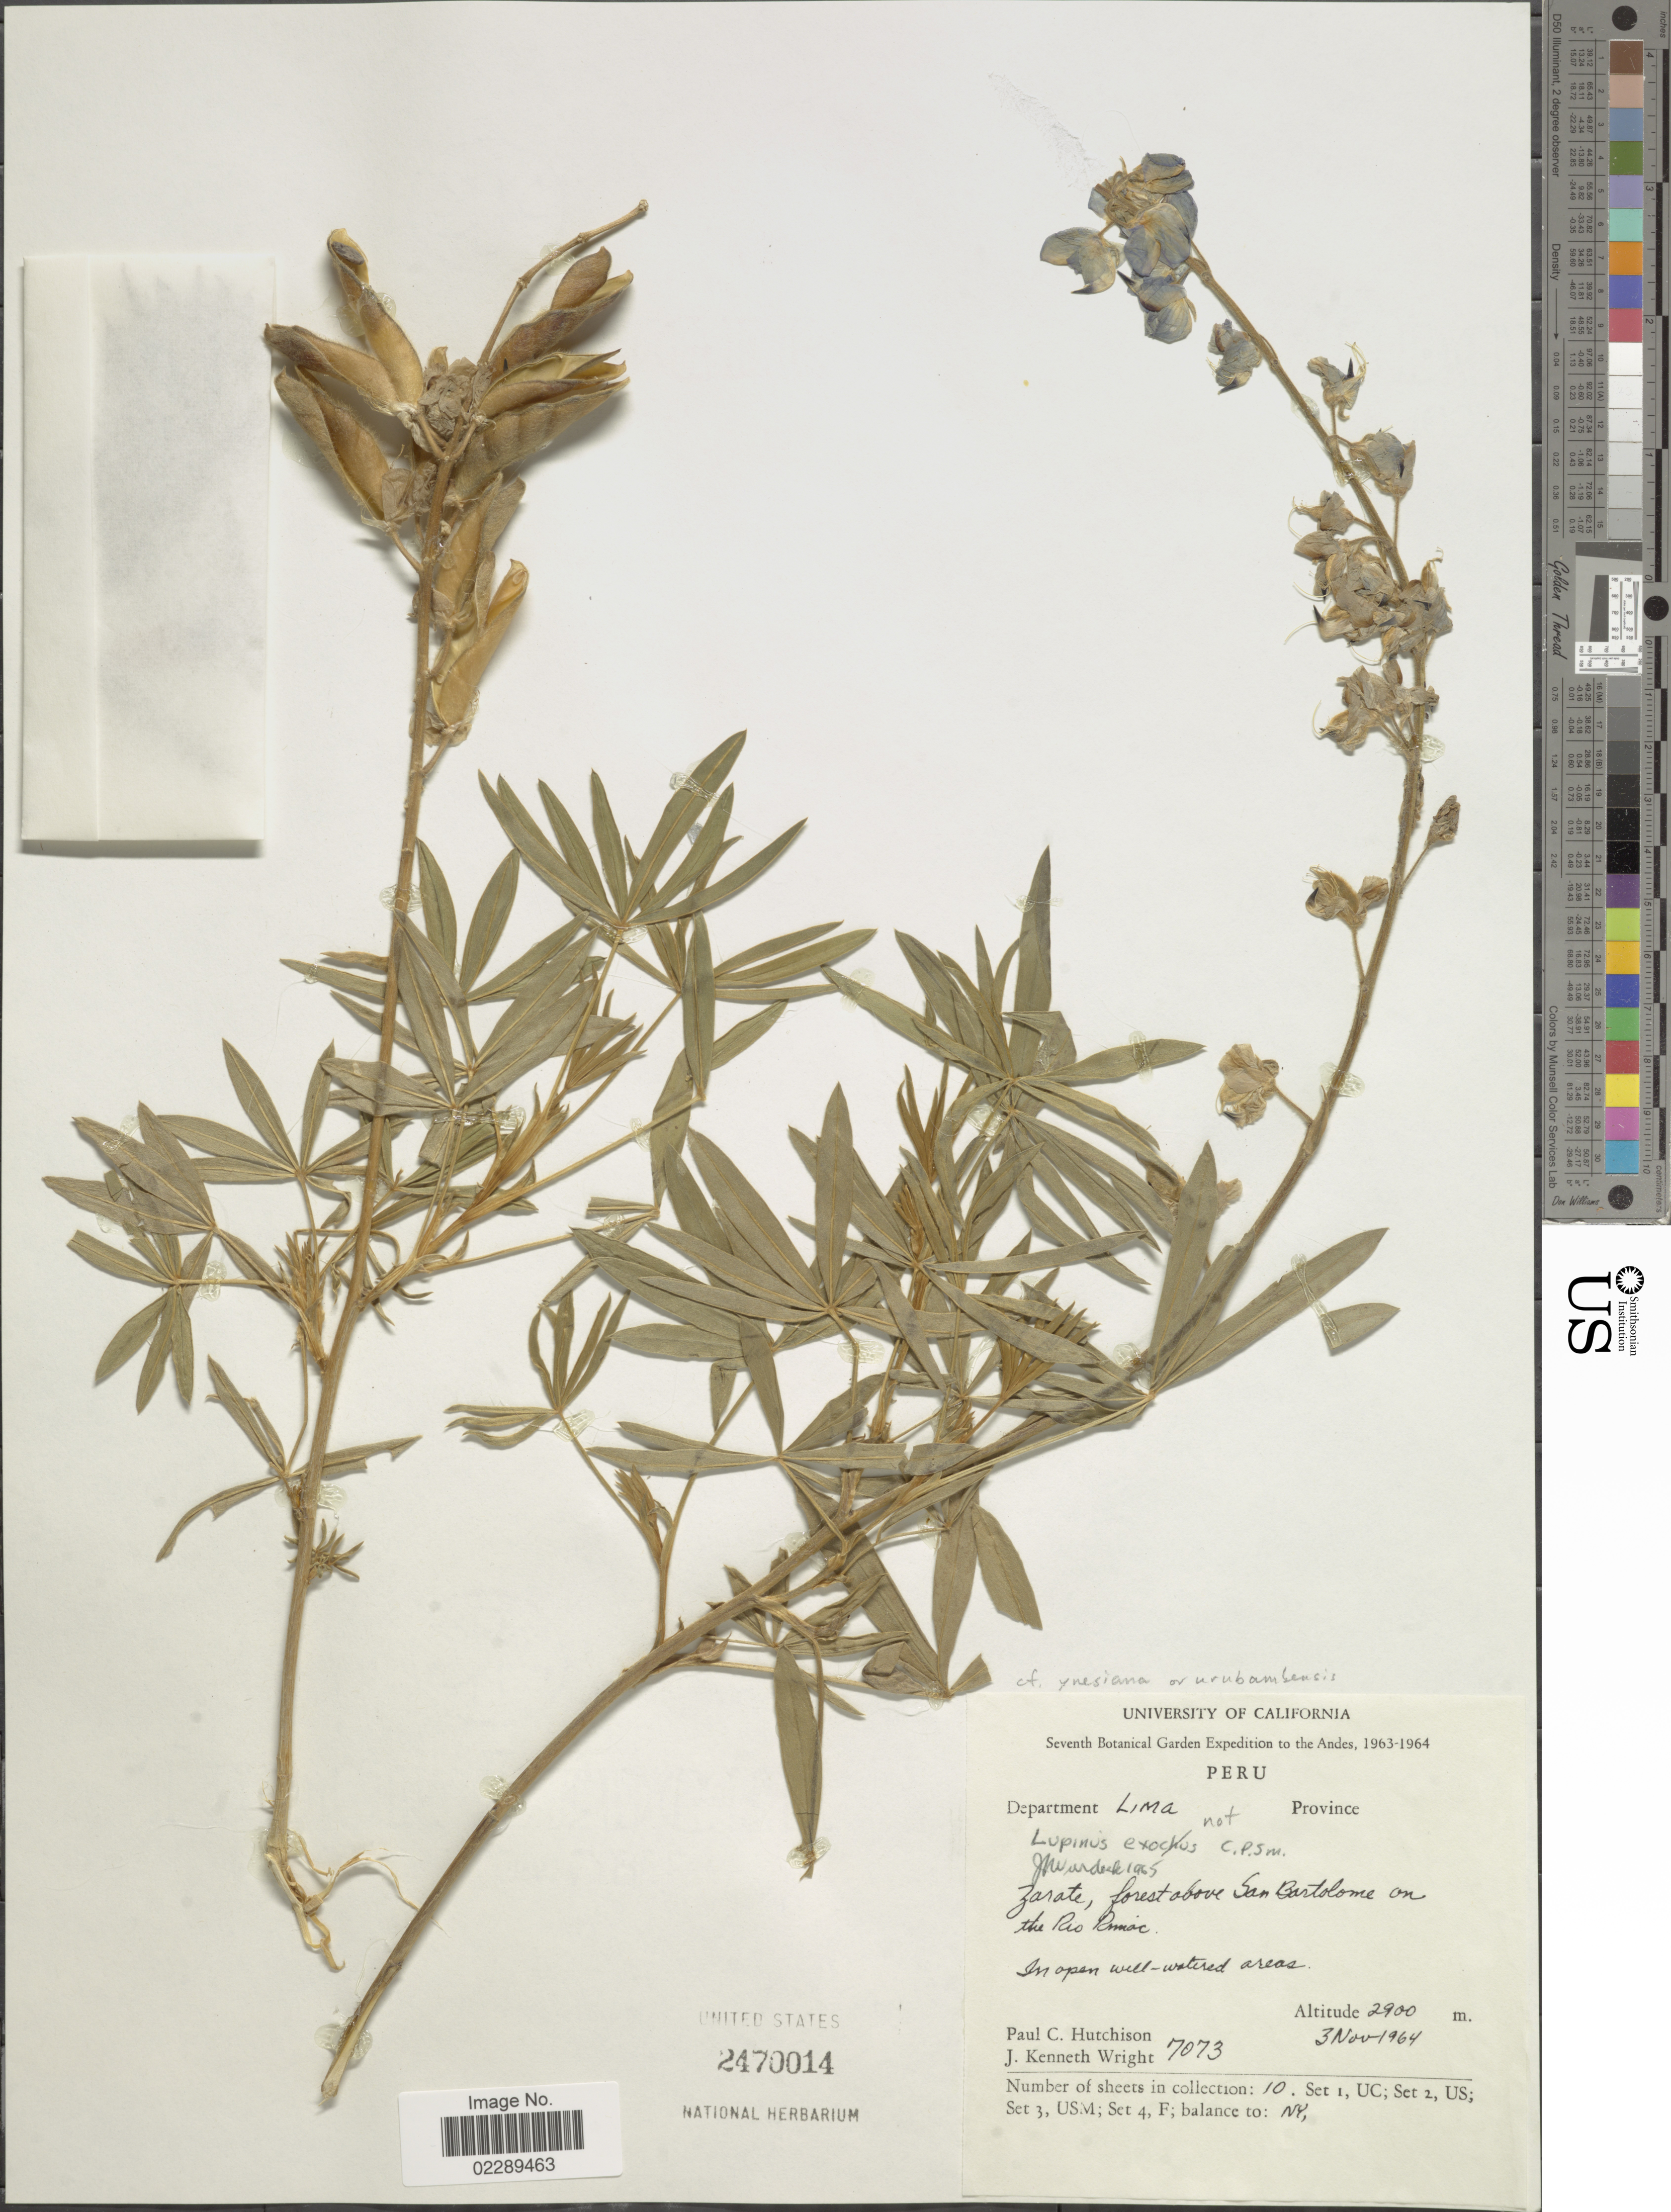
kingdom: Plantae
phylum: Tracheophyta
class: Magnoliopsida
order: Fabales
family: Fabaceae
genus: Lupinus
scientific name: Lupinus sp.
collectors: P. C. Hutchison & J. K. Wright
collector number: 7073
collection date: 1964-11-03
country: Peru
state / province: Lima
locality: Zárate, forest above San Bartolome on the Río Rimac, Department Lima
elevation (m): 2900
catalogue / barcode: US 2470014